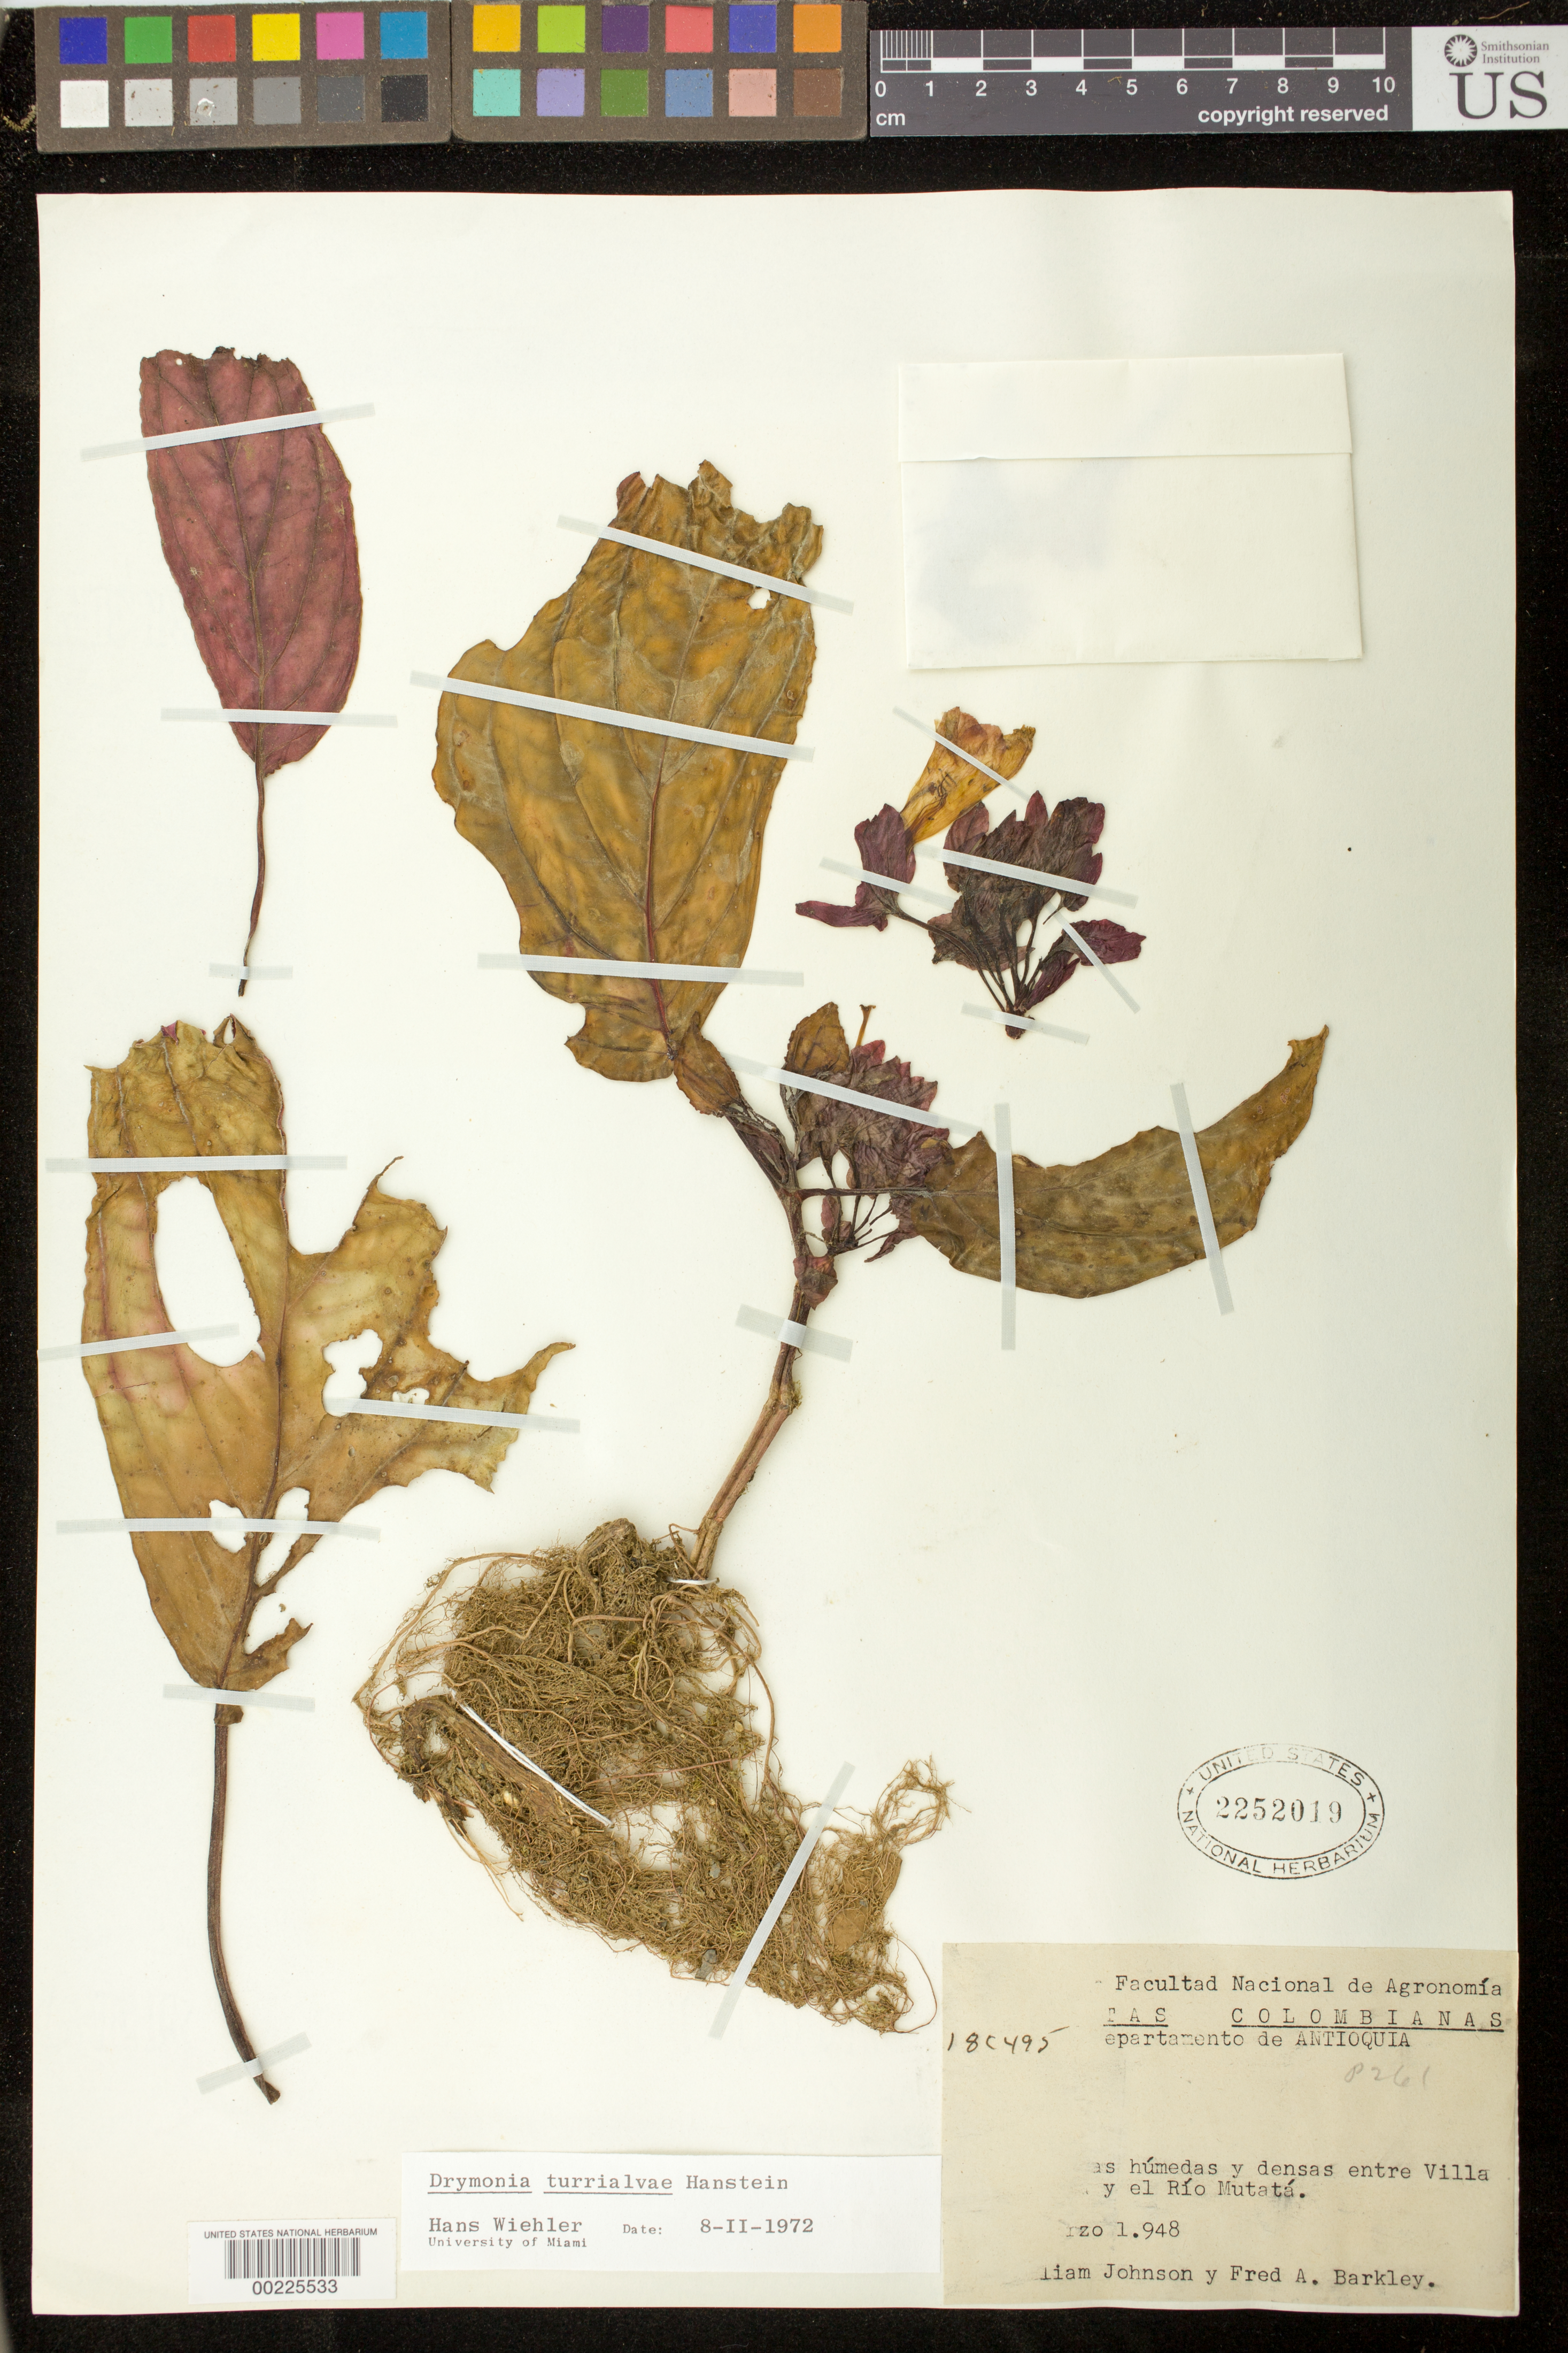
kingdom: Plantae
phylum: Tracheophyta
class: Magnoliopsida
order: Lamiales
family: Gesneriaceae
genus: Drymonia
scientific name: Drymonia turrialvae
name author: Hanst.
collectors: W. Johnson & F. A. Barkley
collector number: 18C 495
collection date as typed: Mar 1948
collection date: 1948-03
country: Colombia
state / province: Antioquia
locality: Between Villa ... and Rio Mutata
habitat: Dense and humid forest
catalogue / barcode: US 2252019